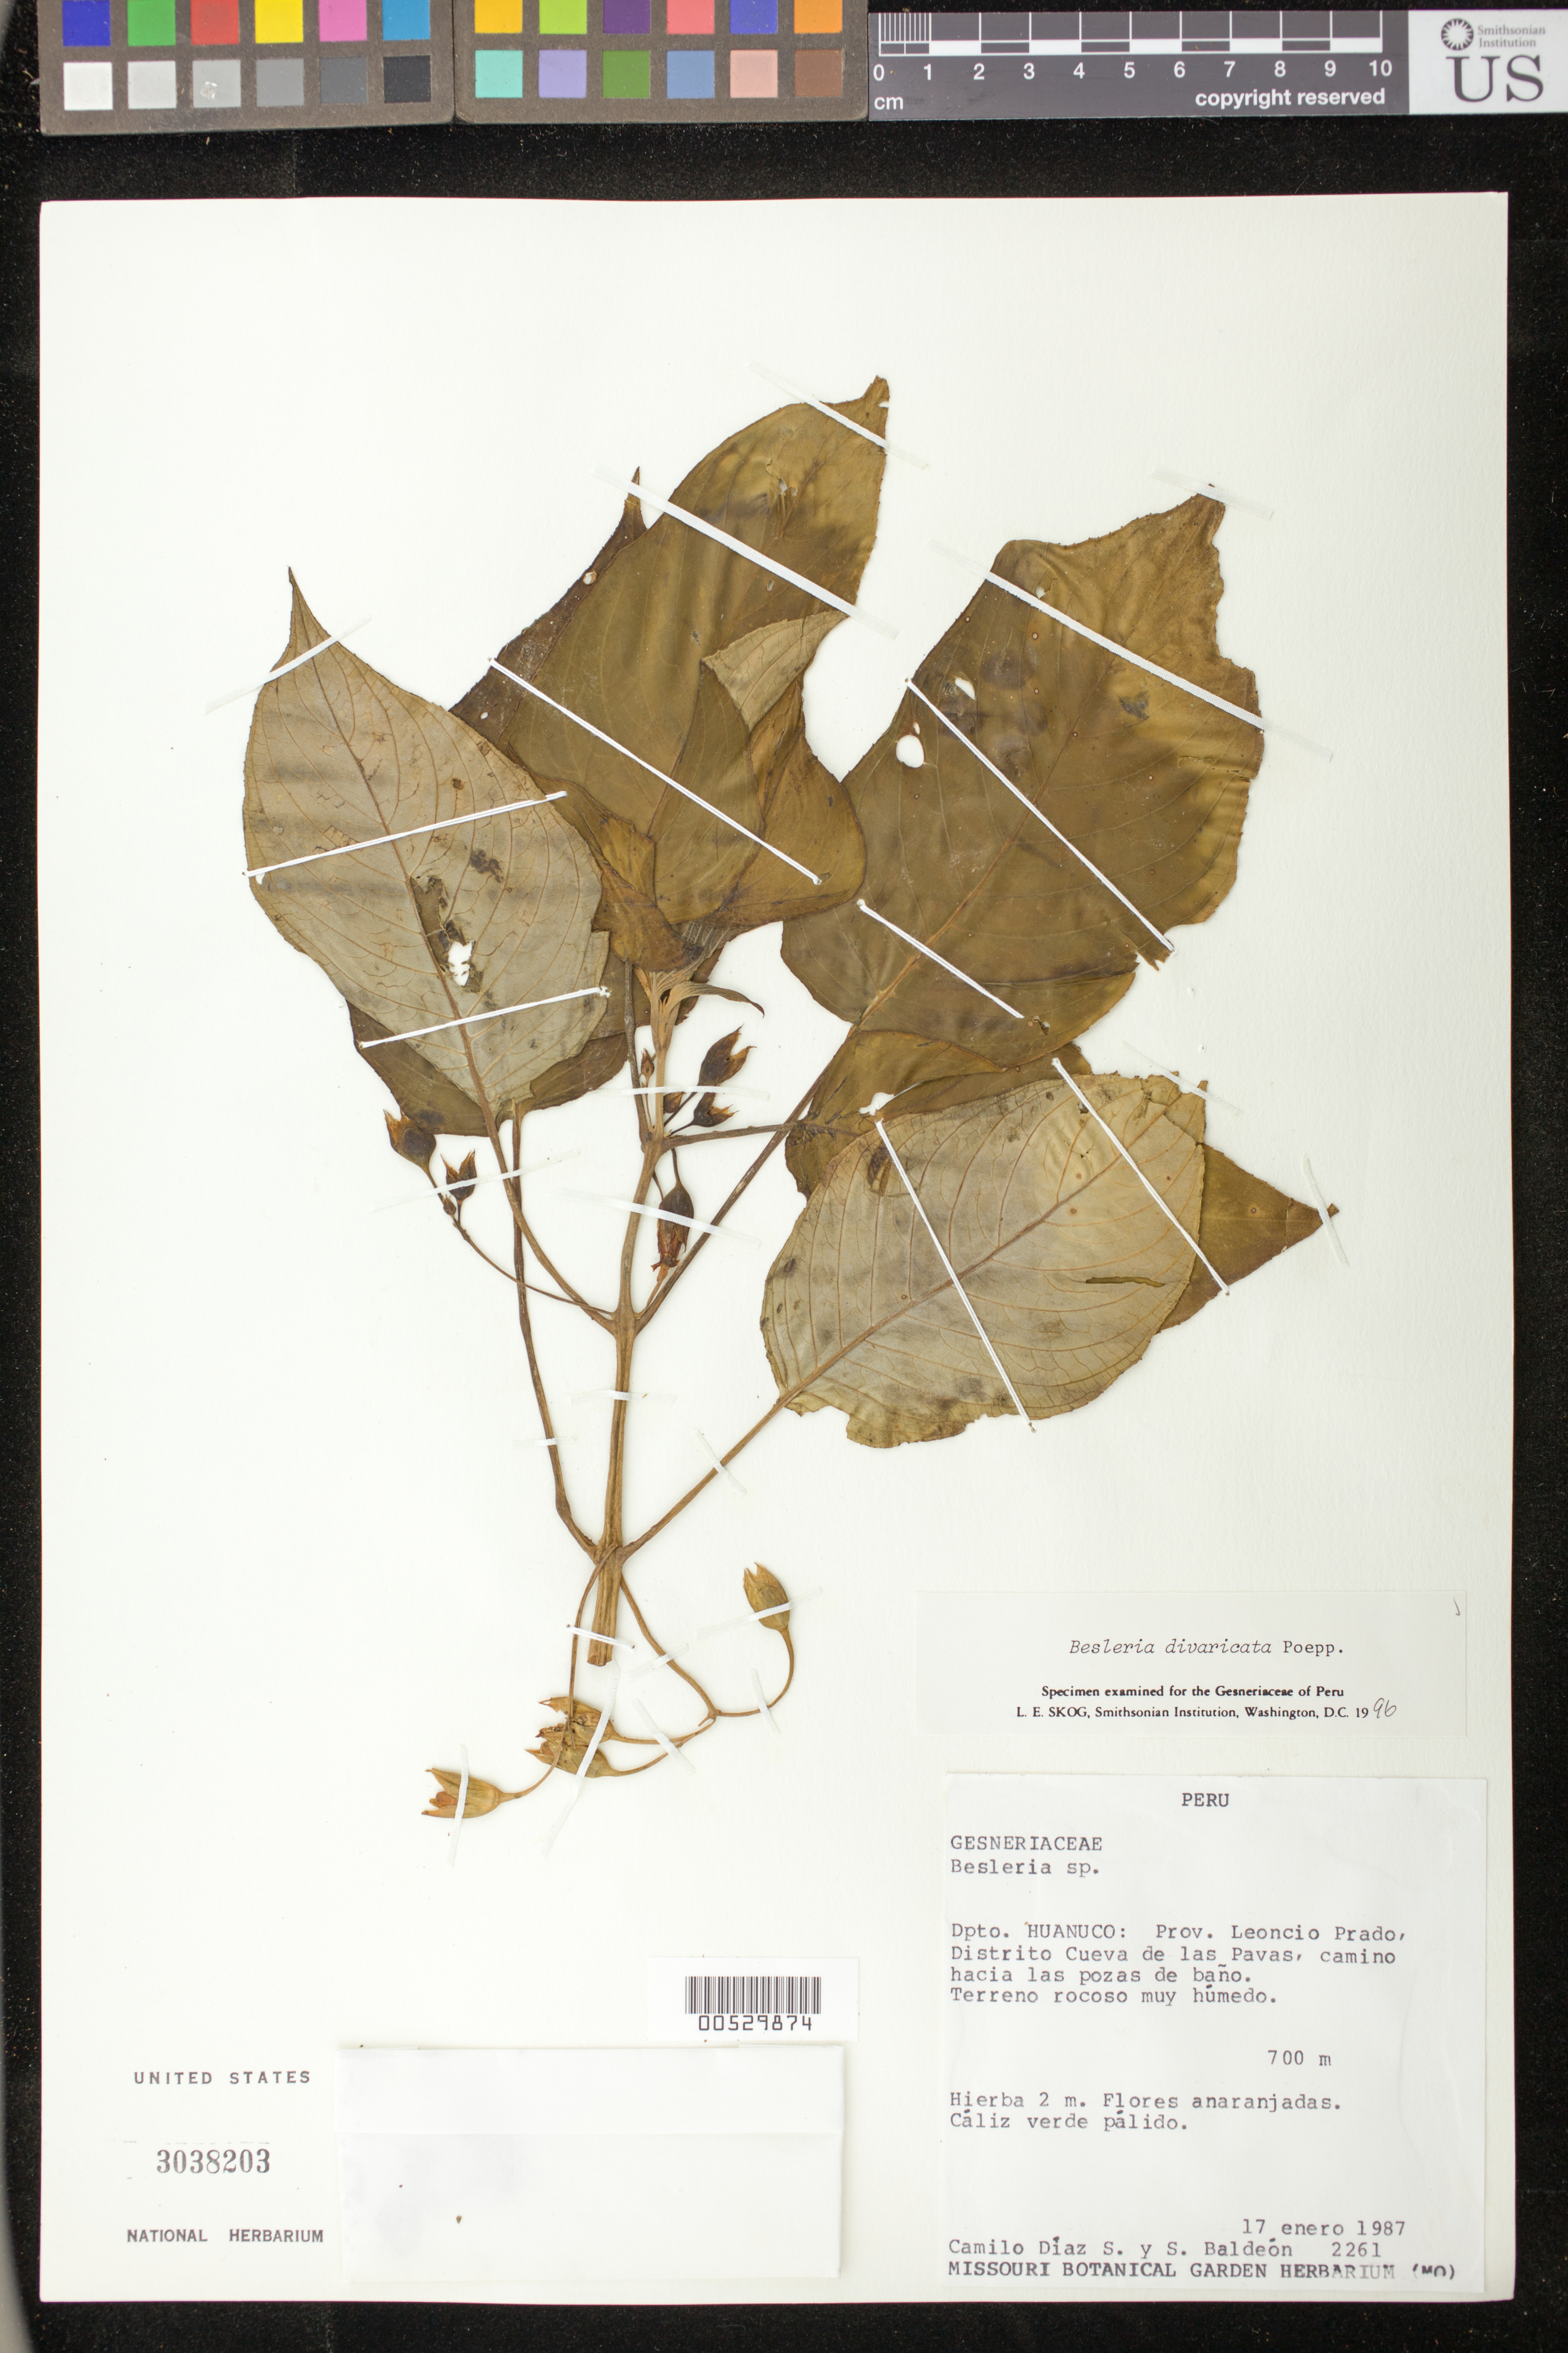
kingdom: Plantae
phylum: Tracheophyta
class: Magnoliopsida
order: Lamiales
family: Gesneriaceae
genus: Besleria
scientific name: Besleria divaricata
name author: Poepp.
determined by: Skog, Laurence E.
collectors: C. Díaz S. & S. Baldeón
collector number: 2261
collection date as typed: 17 Jan 1987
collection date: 1987-01-17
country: Peru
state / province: Huánuco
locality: Prov. Leoncio Prado, Distrito Cueva de las pavas, camino hacia las pozas de baño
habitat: Terreno rocoso muy húmedo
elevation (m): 700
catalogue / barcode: US 3038203